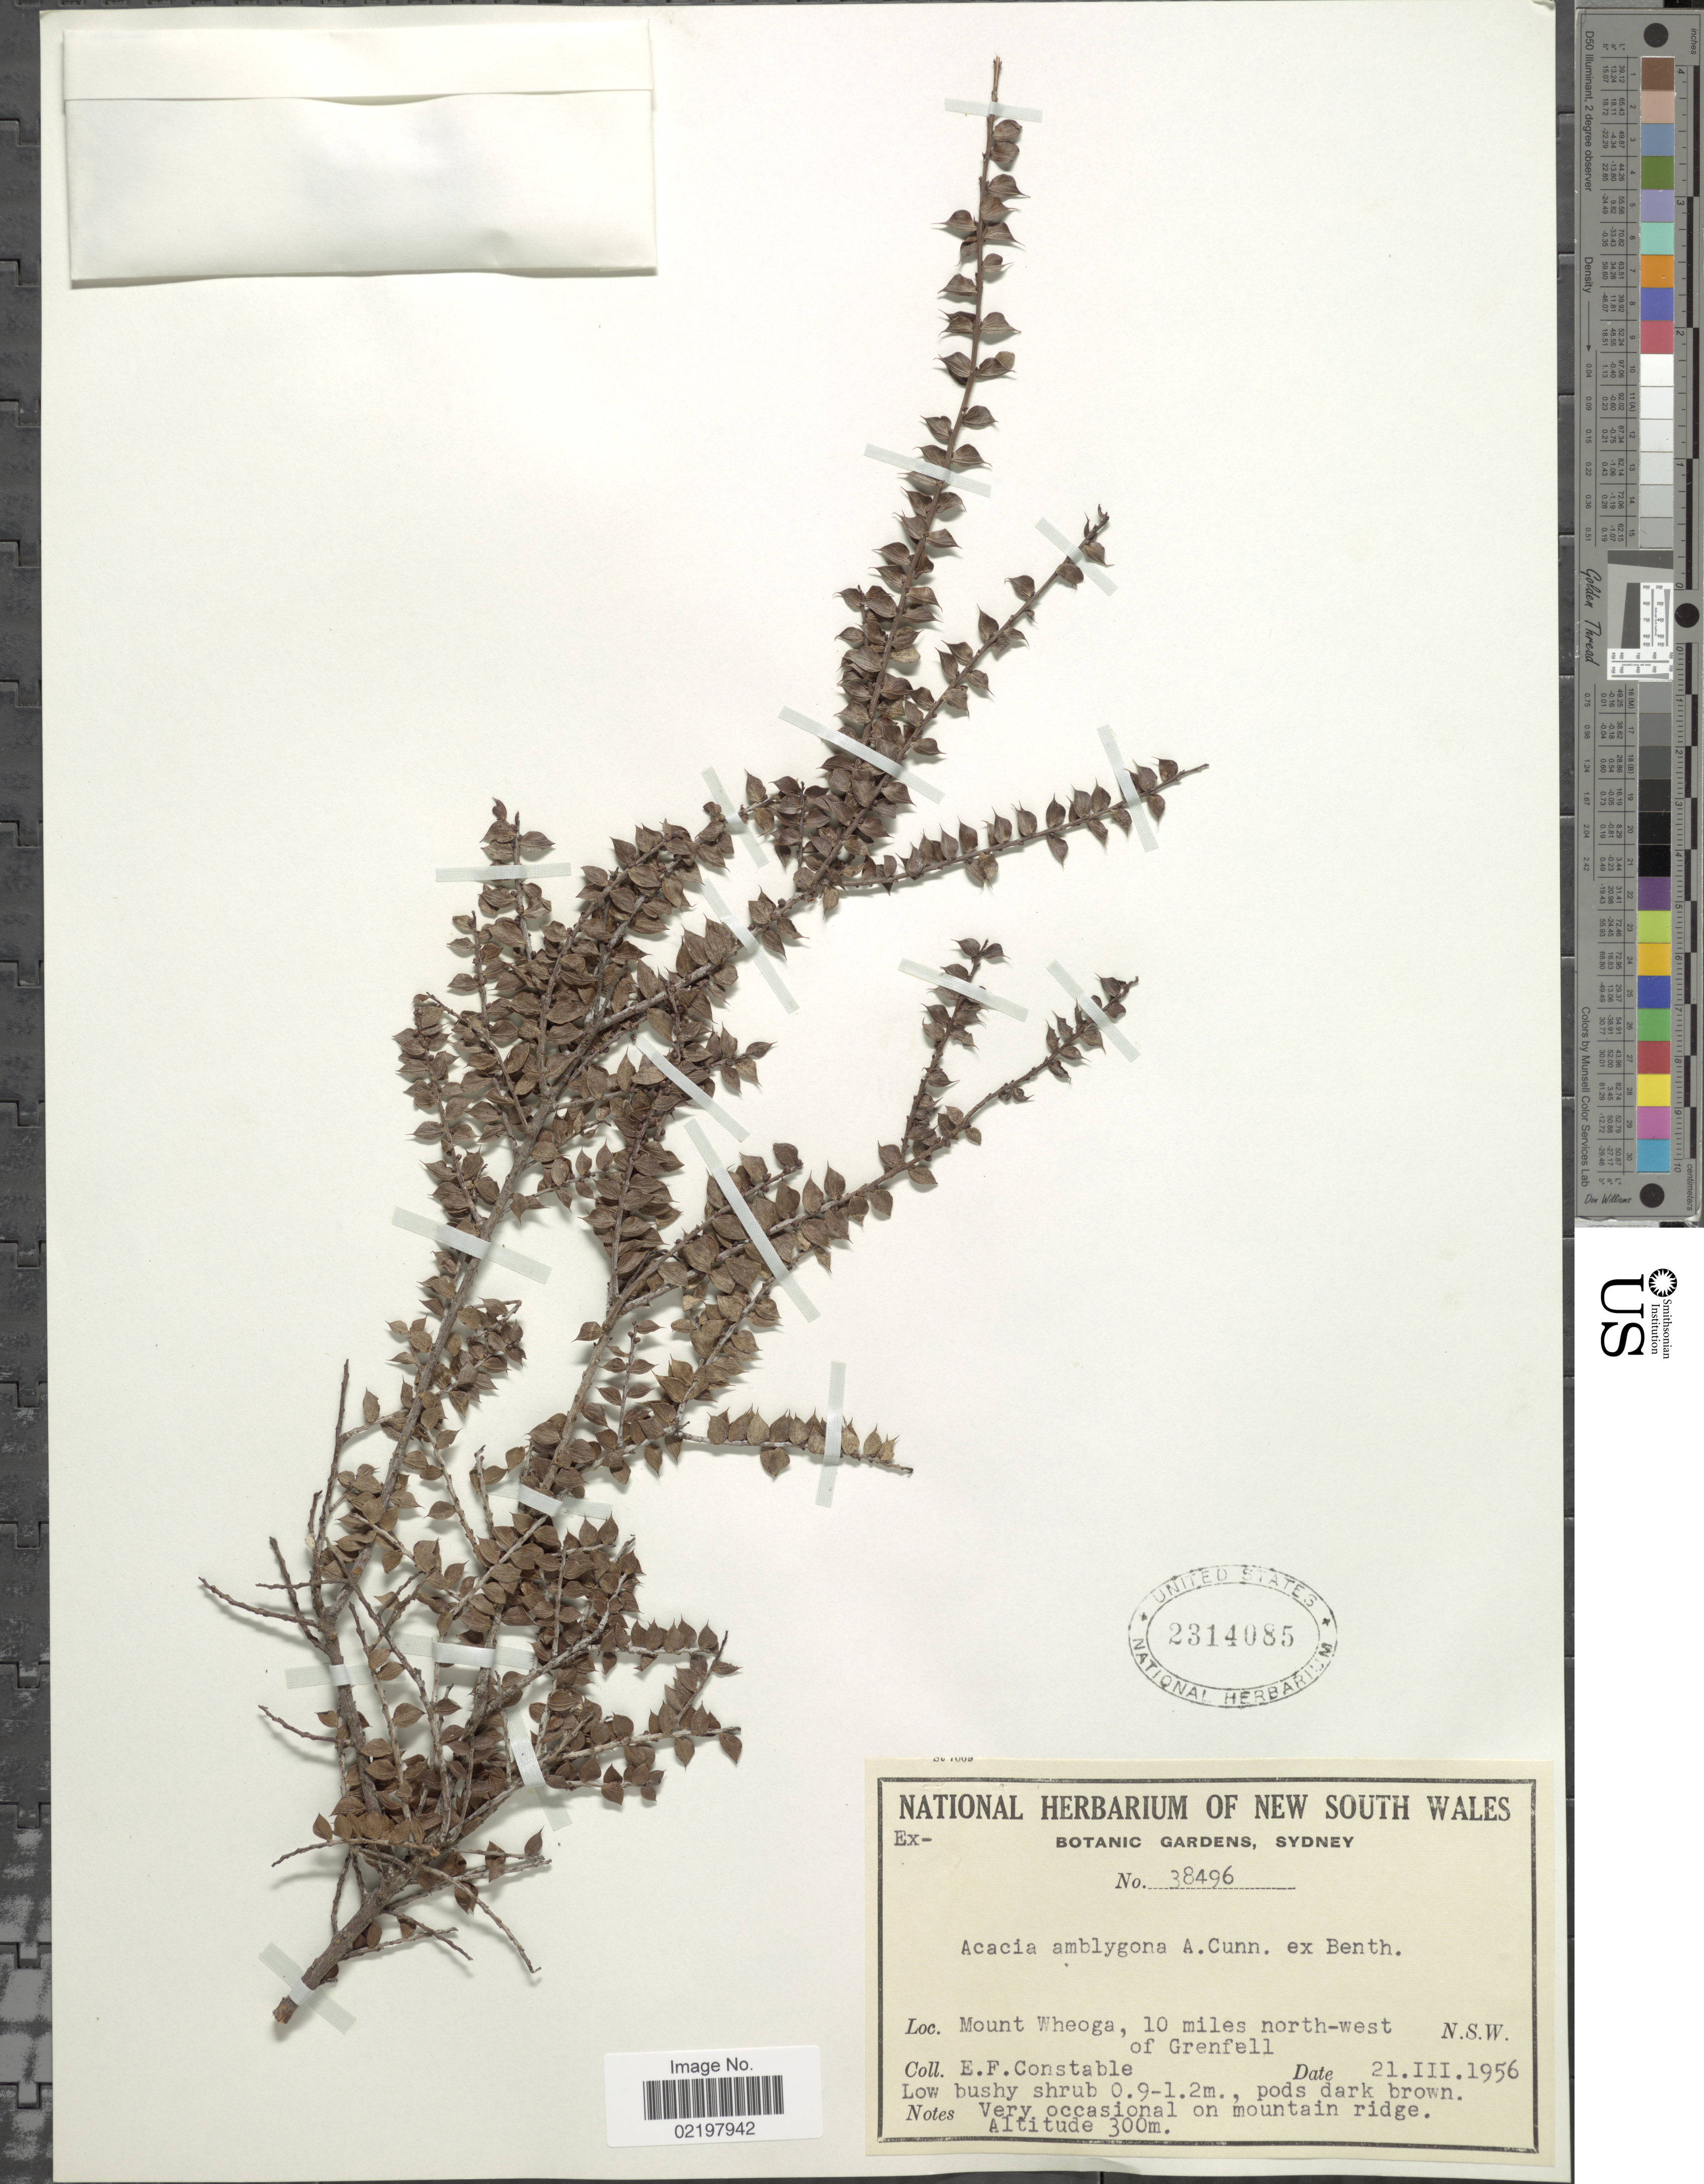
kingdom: Plantae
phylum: Tracheophyta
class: Magnoliopsida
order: Fabales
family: Fabaceae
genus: Acacia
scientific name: Acacia amblygona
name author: Benth.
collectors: E. F. Constable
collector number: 38496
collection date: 1956-06-21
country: Australia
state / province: New South Wales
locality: Mount Wheoga, 10 miles north-west of Grenfell, N.S.W.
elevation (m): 300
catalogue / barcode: US 2314085